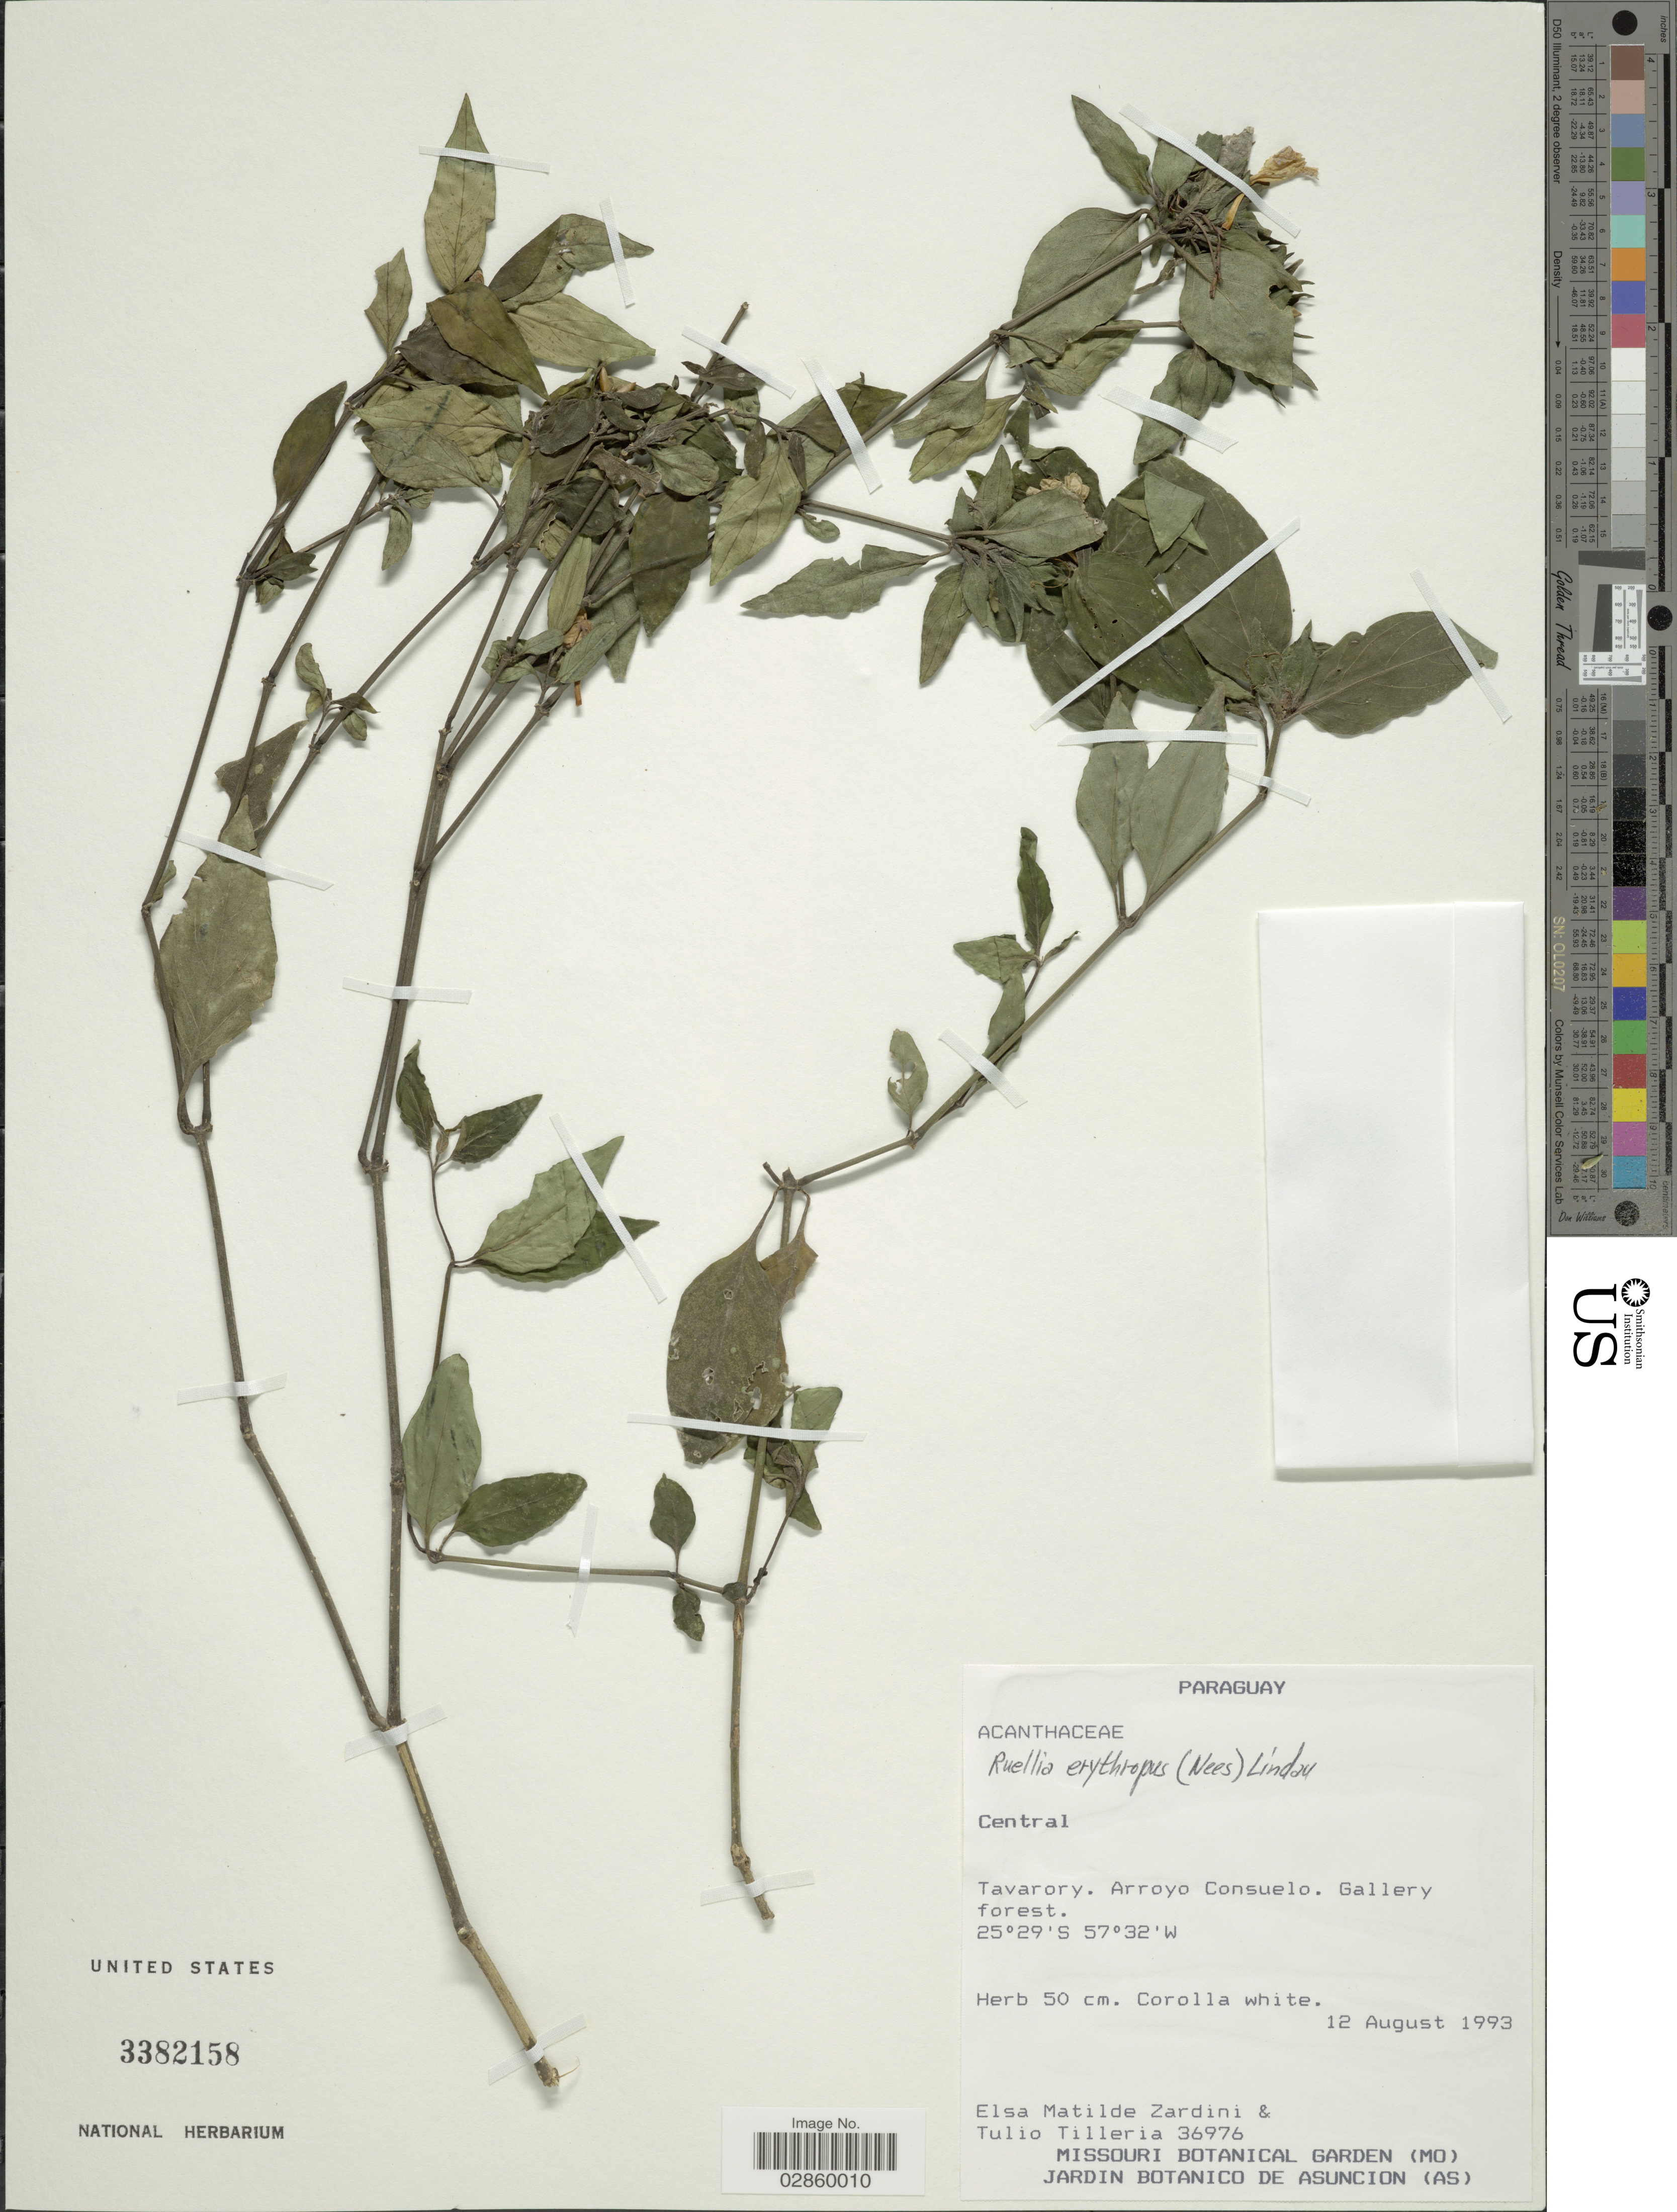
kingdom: Plantae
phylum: Tracheophyta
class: Magnoliopsida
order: Lamiales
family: Acanthaceae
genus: Ruellia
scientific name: Ruellia erythropus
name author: (Nees) Lindau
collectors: E. M. Zardini & T. Tilleria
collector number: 36976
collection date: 1993-09-12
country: Paraguay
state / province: Central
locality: Tavarory, Arroyo Consuelo.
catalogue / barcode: US 3382158